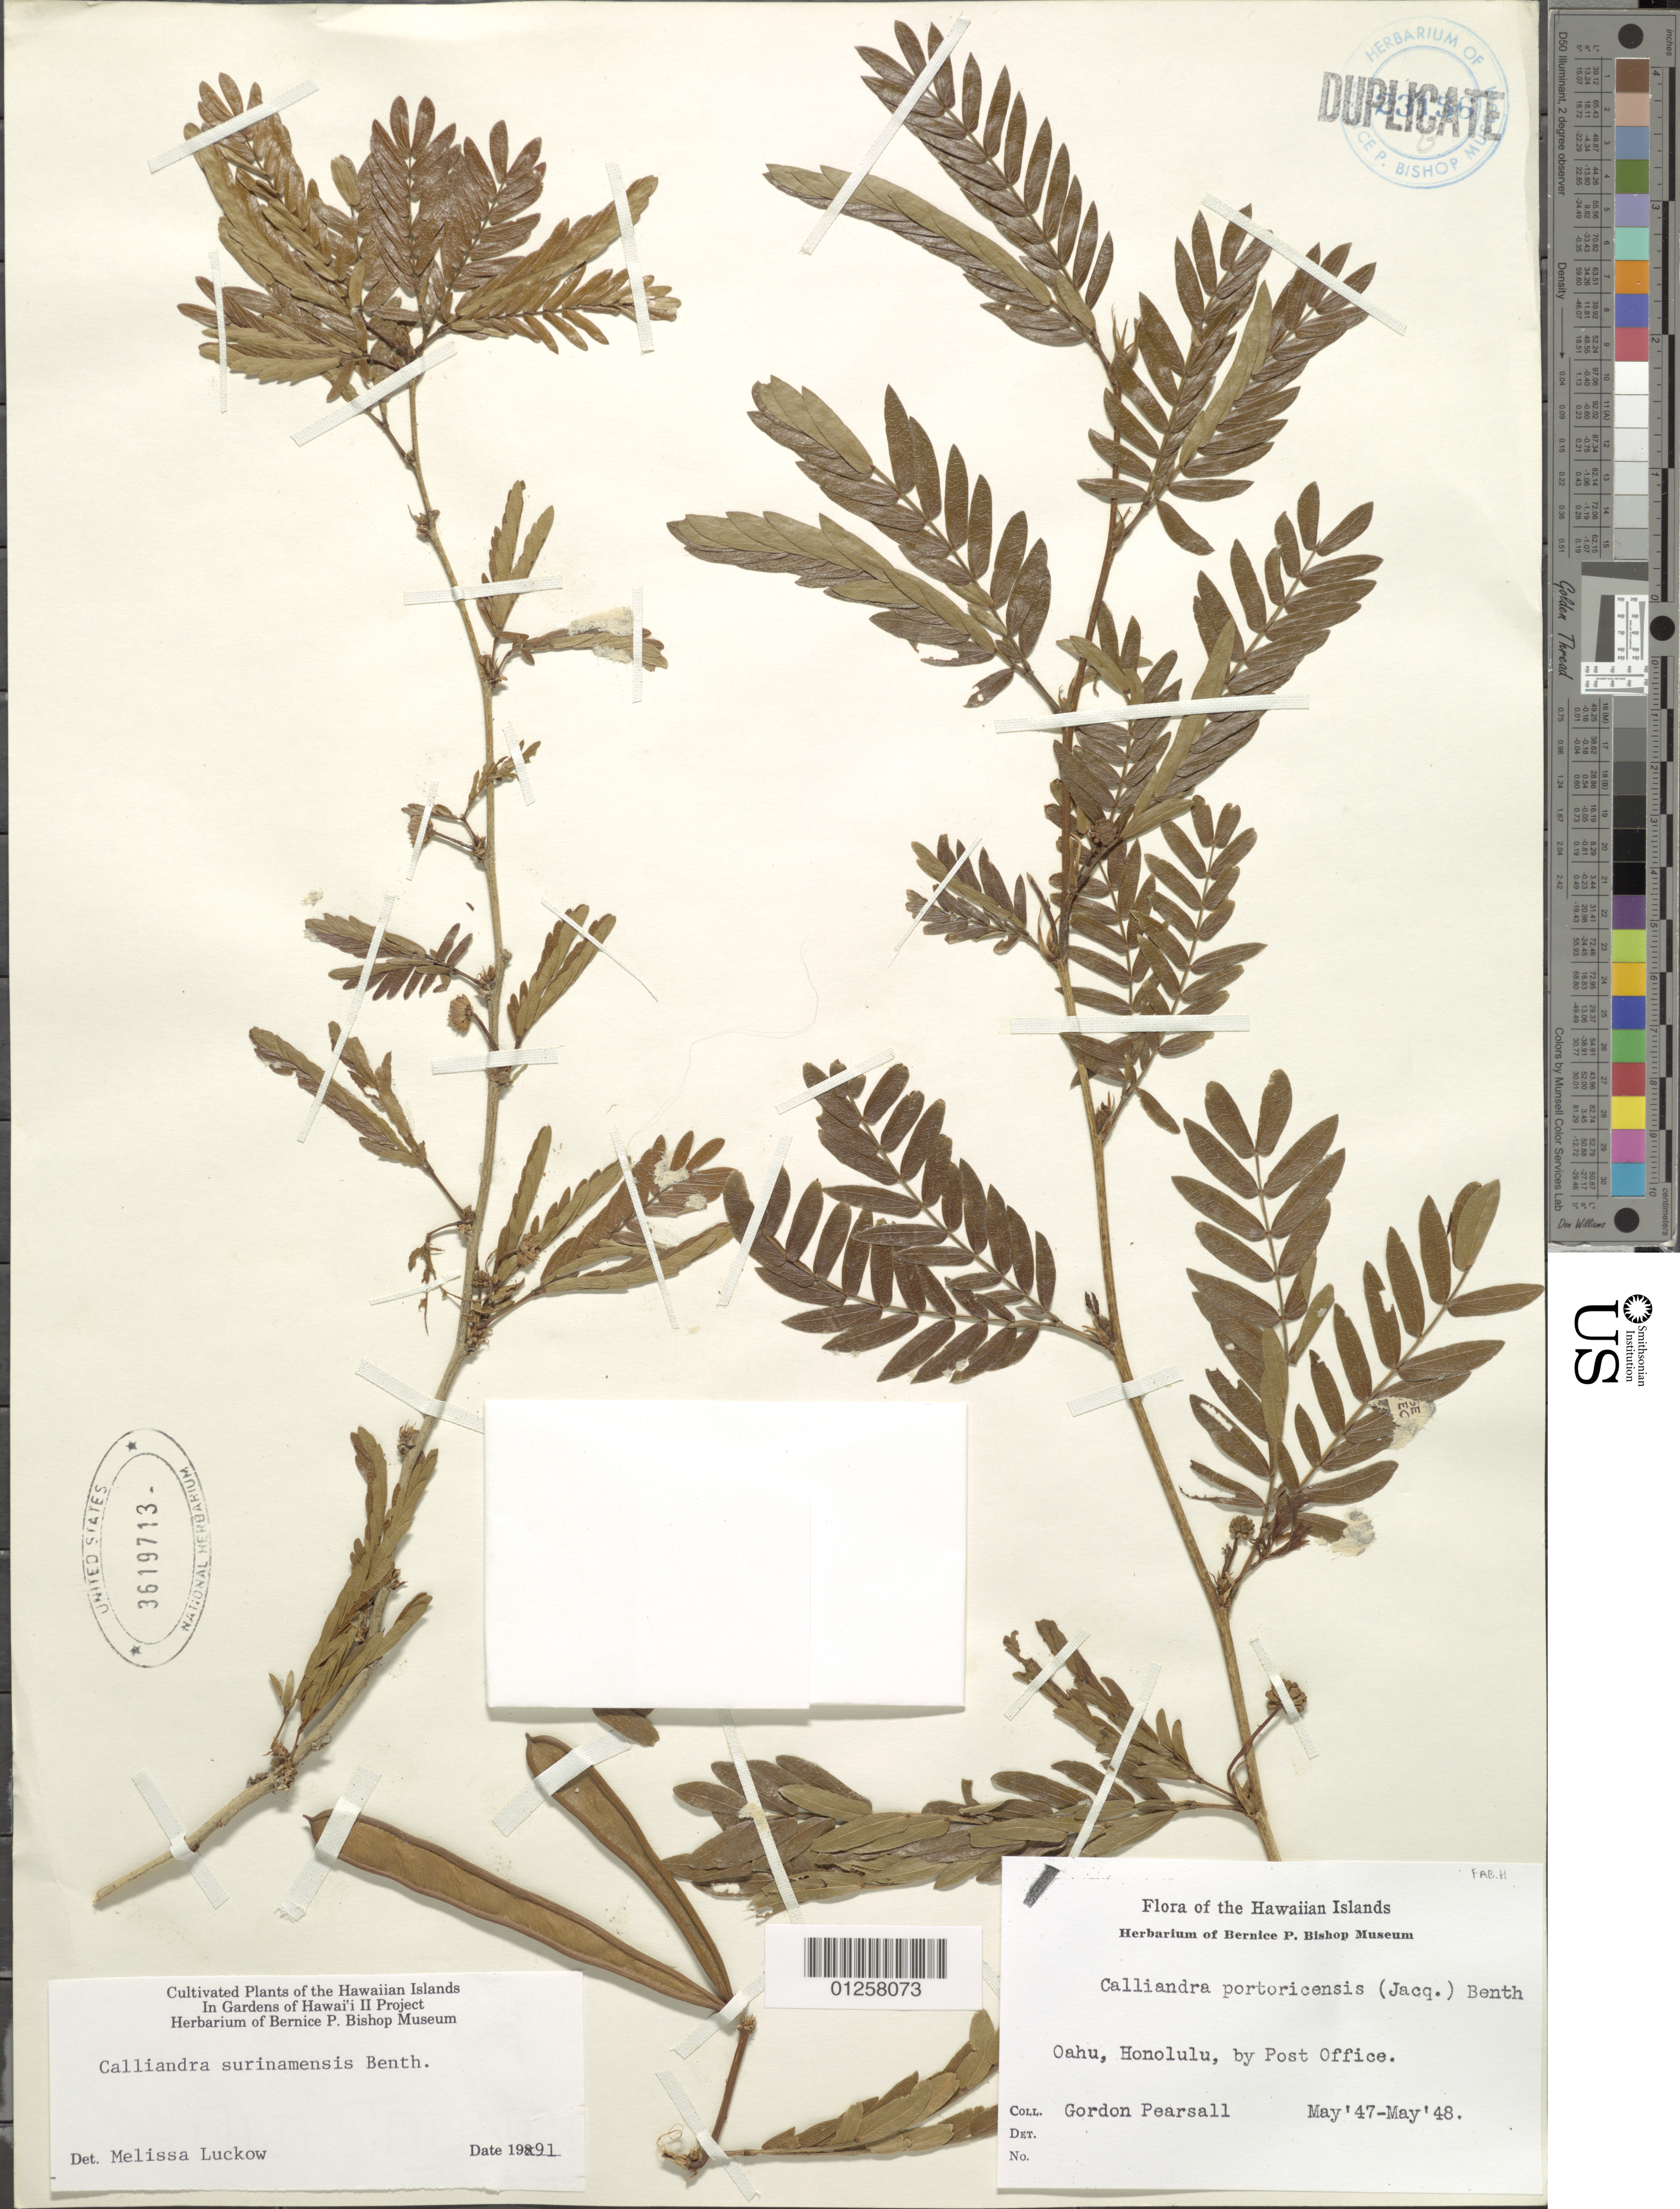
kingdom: Plantae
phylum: Tracheophyta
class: Magnoliopsida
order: Fabales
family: Fabaceae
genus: Calliandra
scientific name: Calliandra surinamensis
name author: Benth.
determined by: Luckow, M. A.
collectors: G. Pearsall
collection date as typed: May 47-May 48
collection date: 1947-05/1948-05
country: United States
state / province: Hawaii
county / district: Honolulu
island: Oahu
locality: By Post Office.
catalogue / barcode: US 3619713